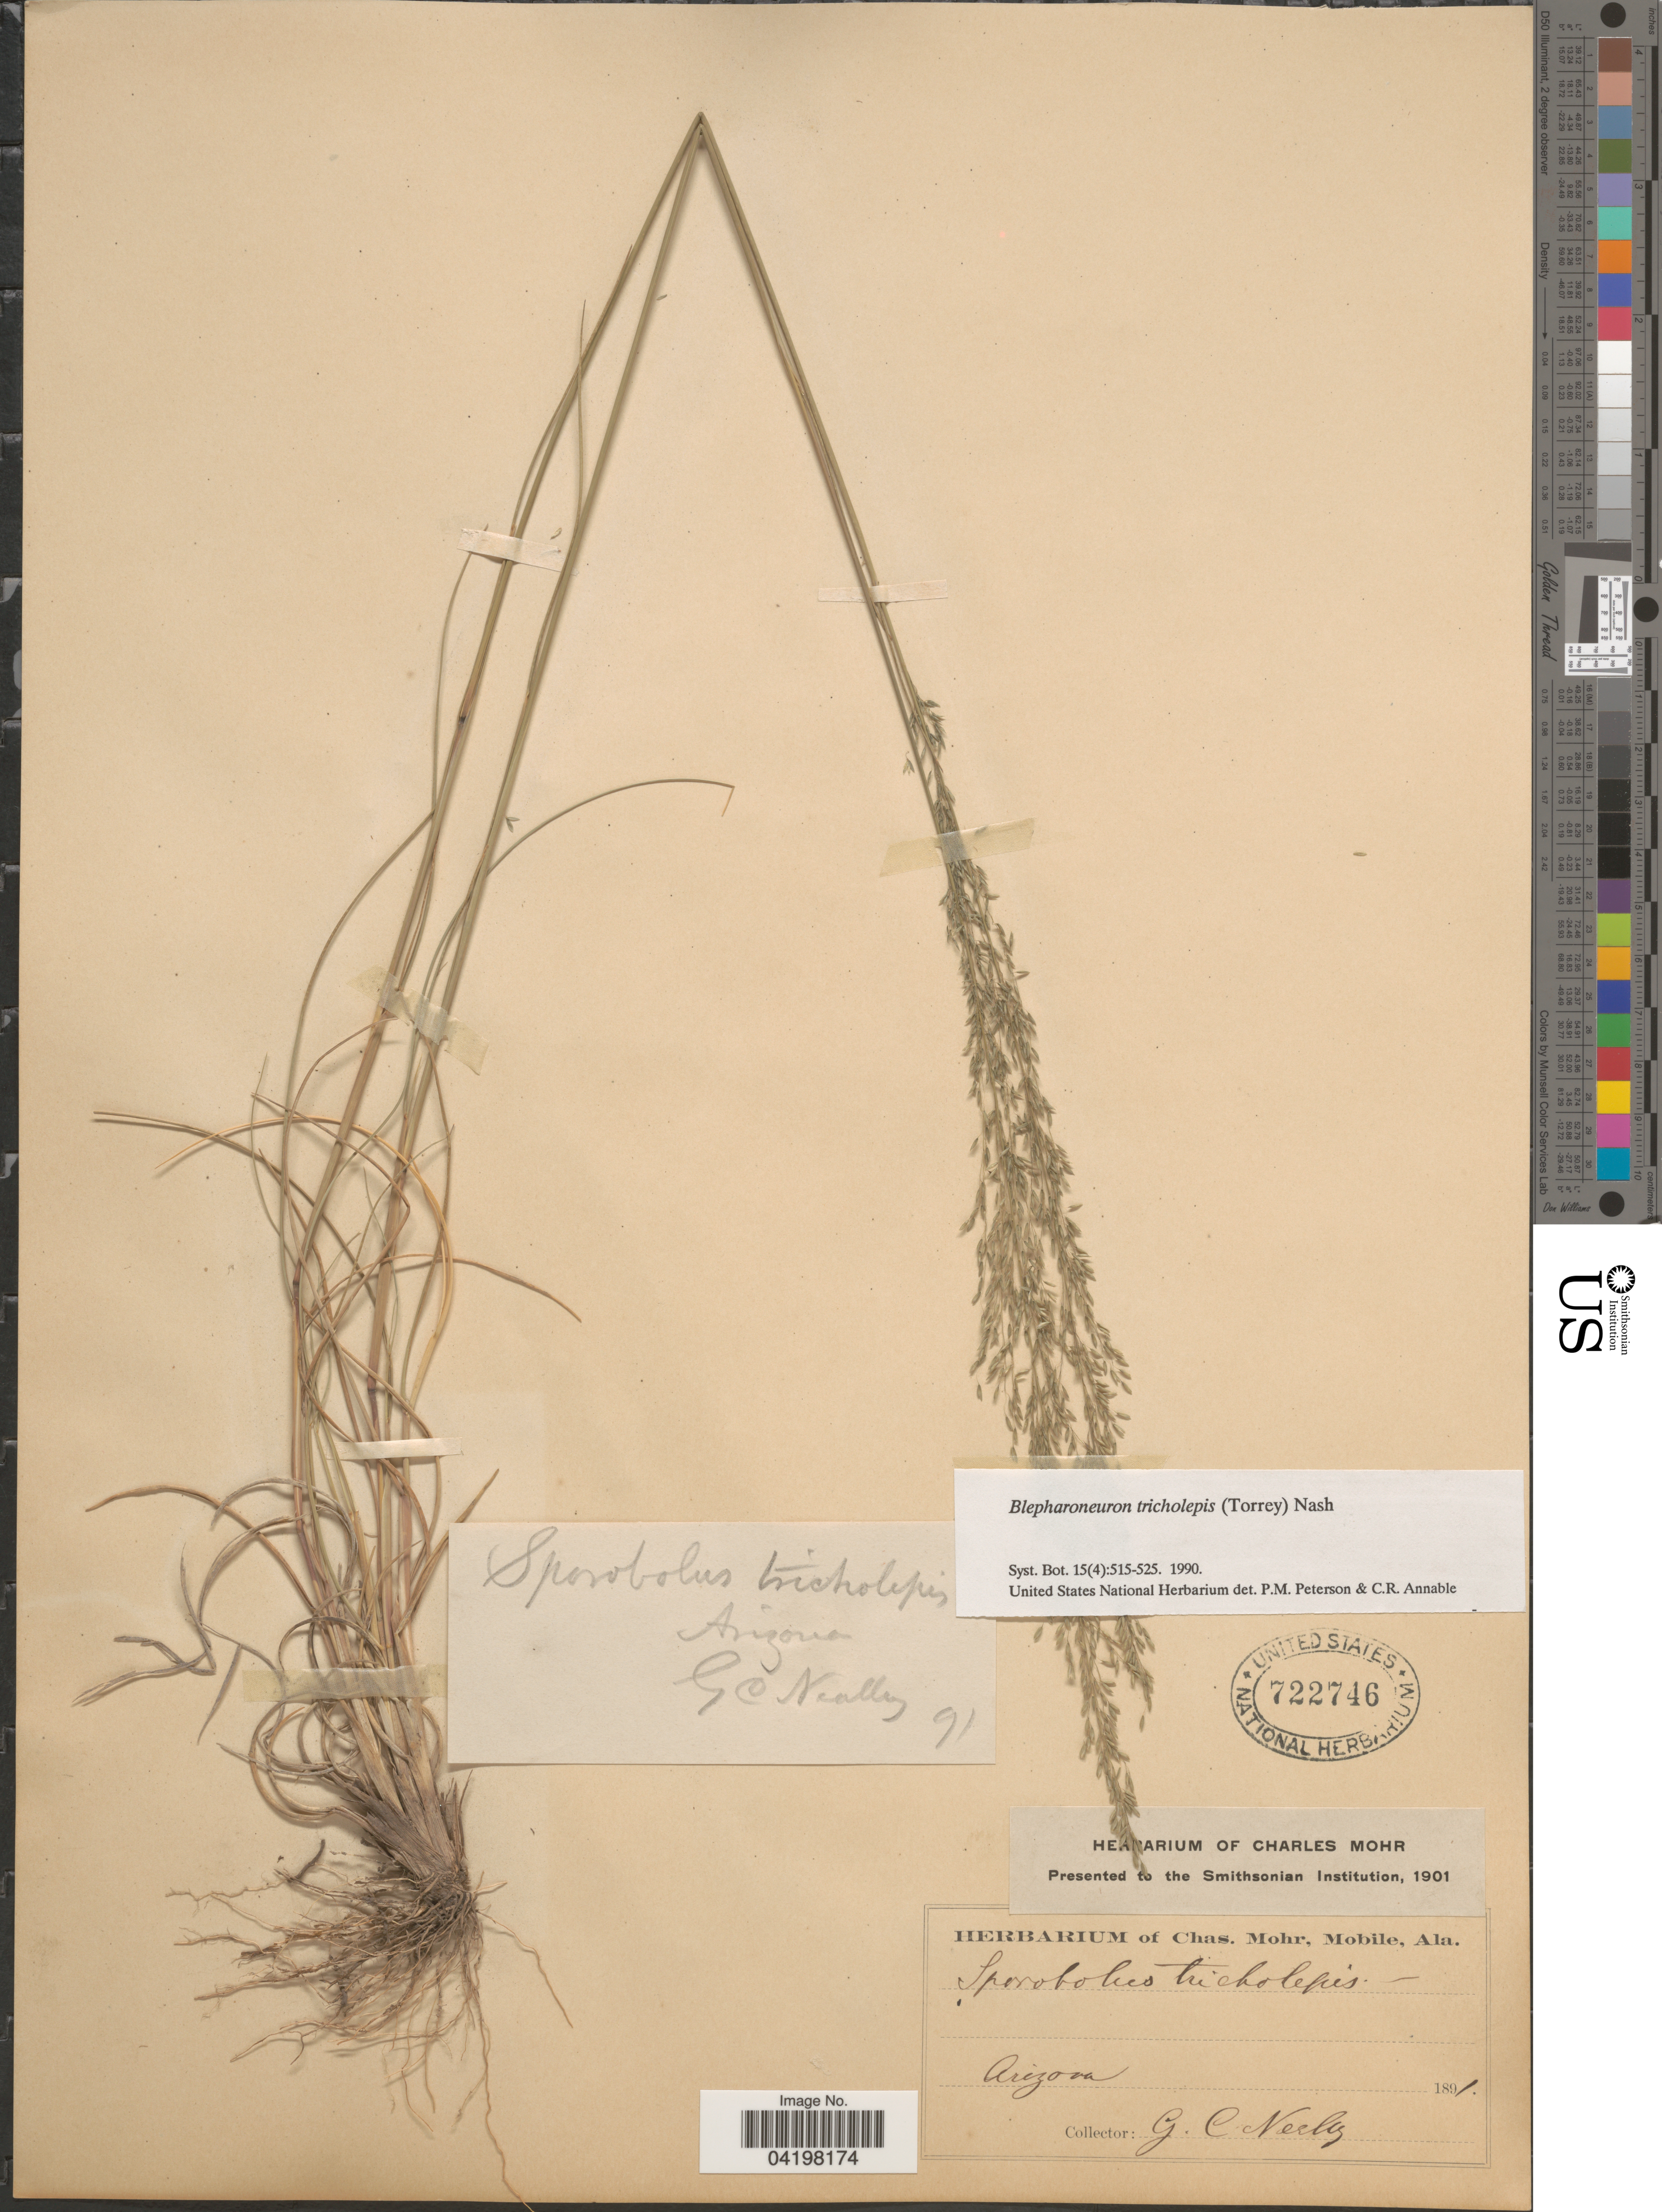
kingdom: Plantae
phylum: Tracheophyta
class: Liliopsida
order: Poales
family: Poaceae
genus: Muhlenbergia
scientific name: Muhlenbergia tricholepis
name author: (Torr.) Columbus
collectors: G. C. Nealley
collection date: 1891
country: United States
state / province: Arizona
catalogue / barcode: US 722746